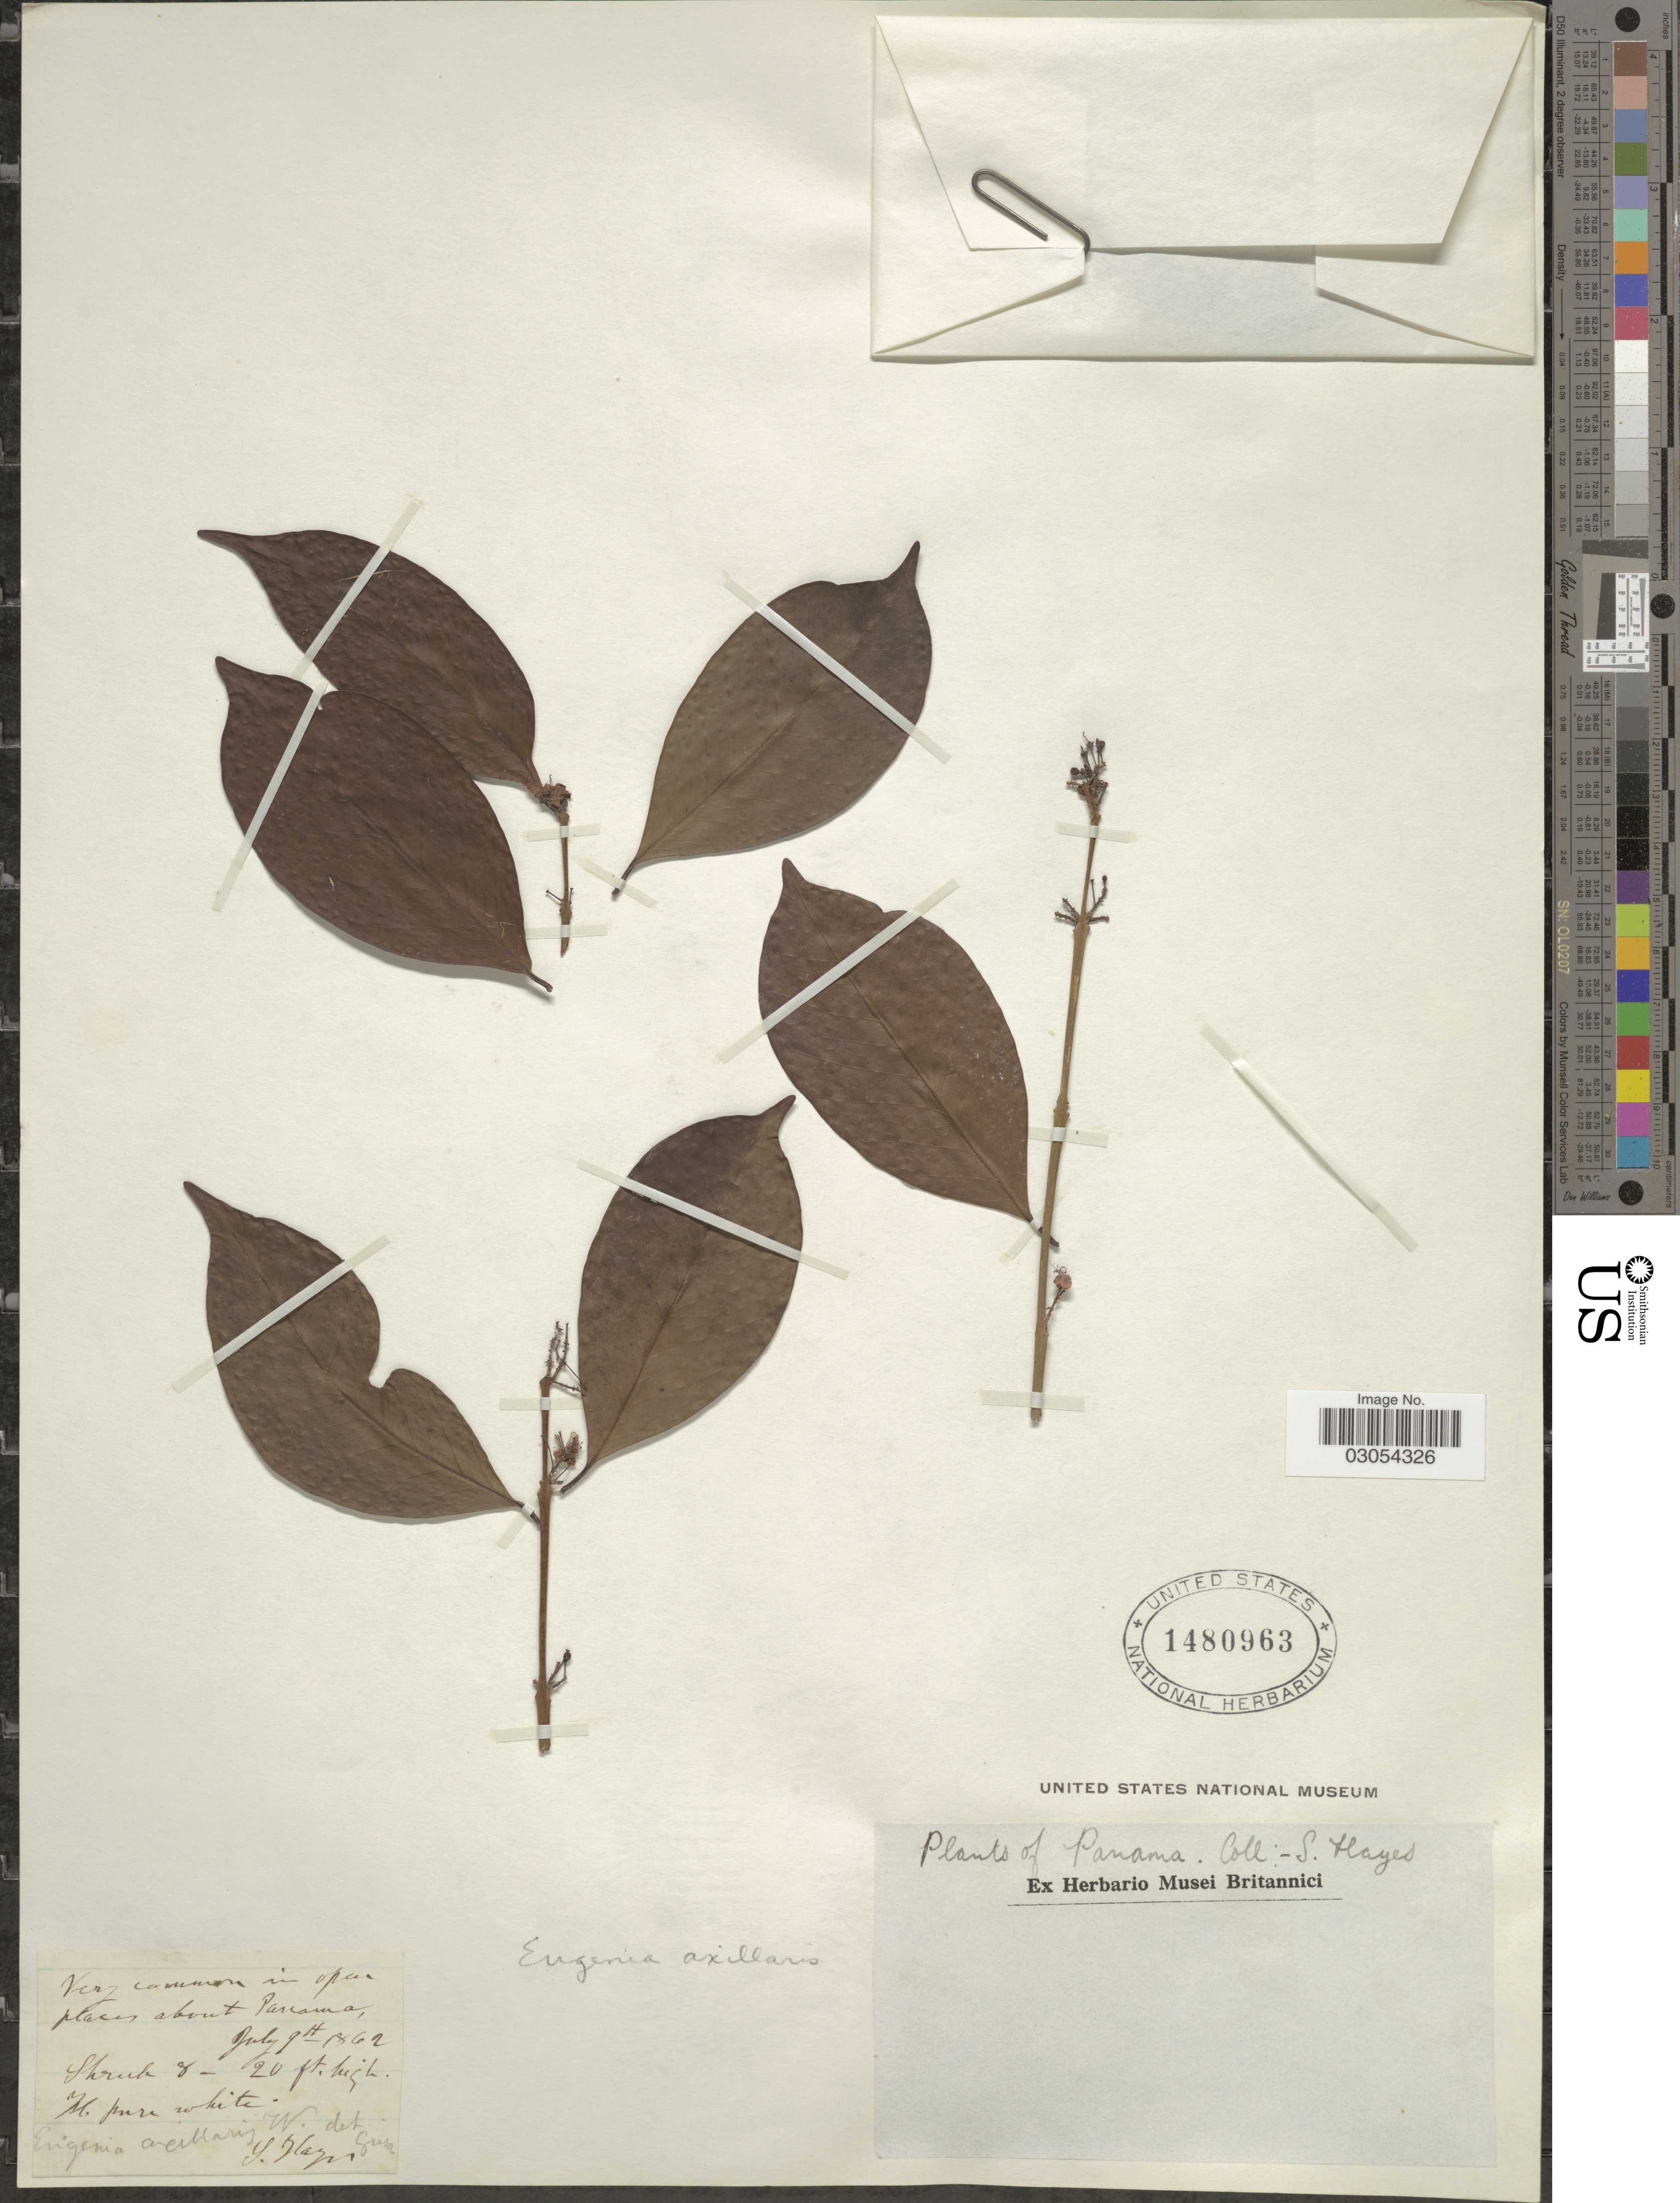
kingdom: Plantae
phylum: Tracheophyta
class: Magnoliopsida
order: Myrtales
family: Myrtaceae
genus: Eugenia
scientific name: Eugenia sp.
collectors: S. Hayes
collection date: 1862-07-09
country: Panama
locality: Very common in open places about Panama.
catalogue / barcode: US 1480963